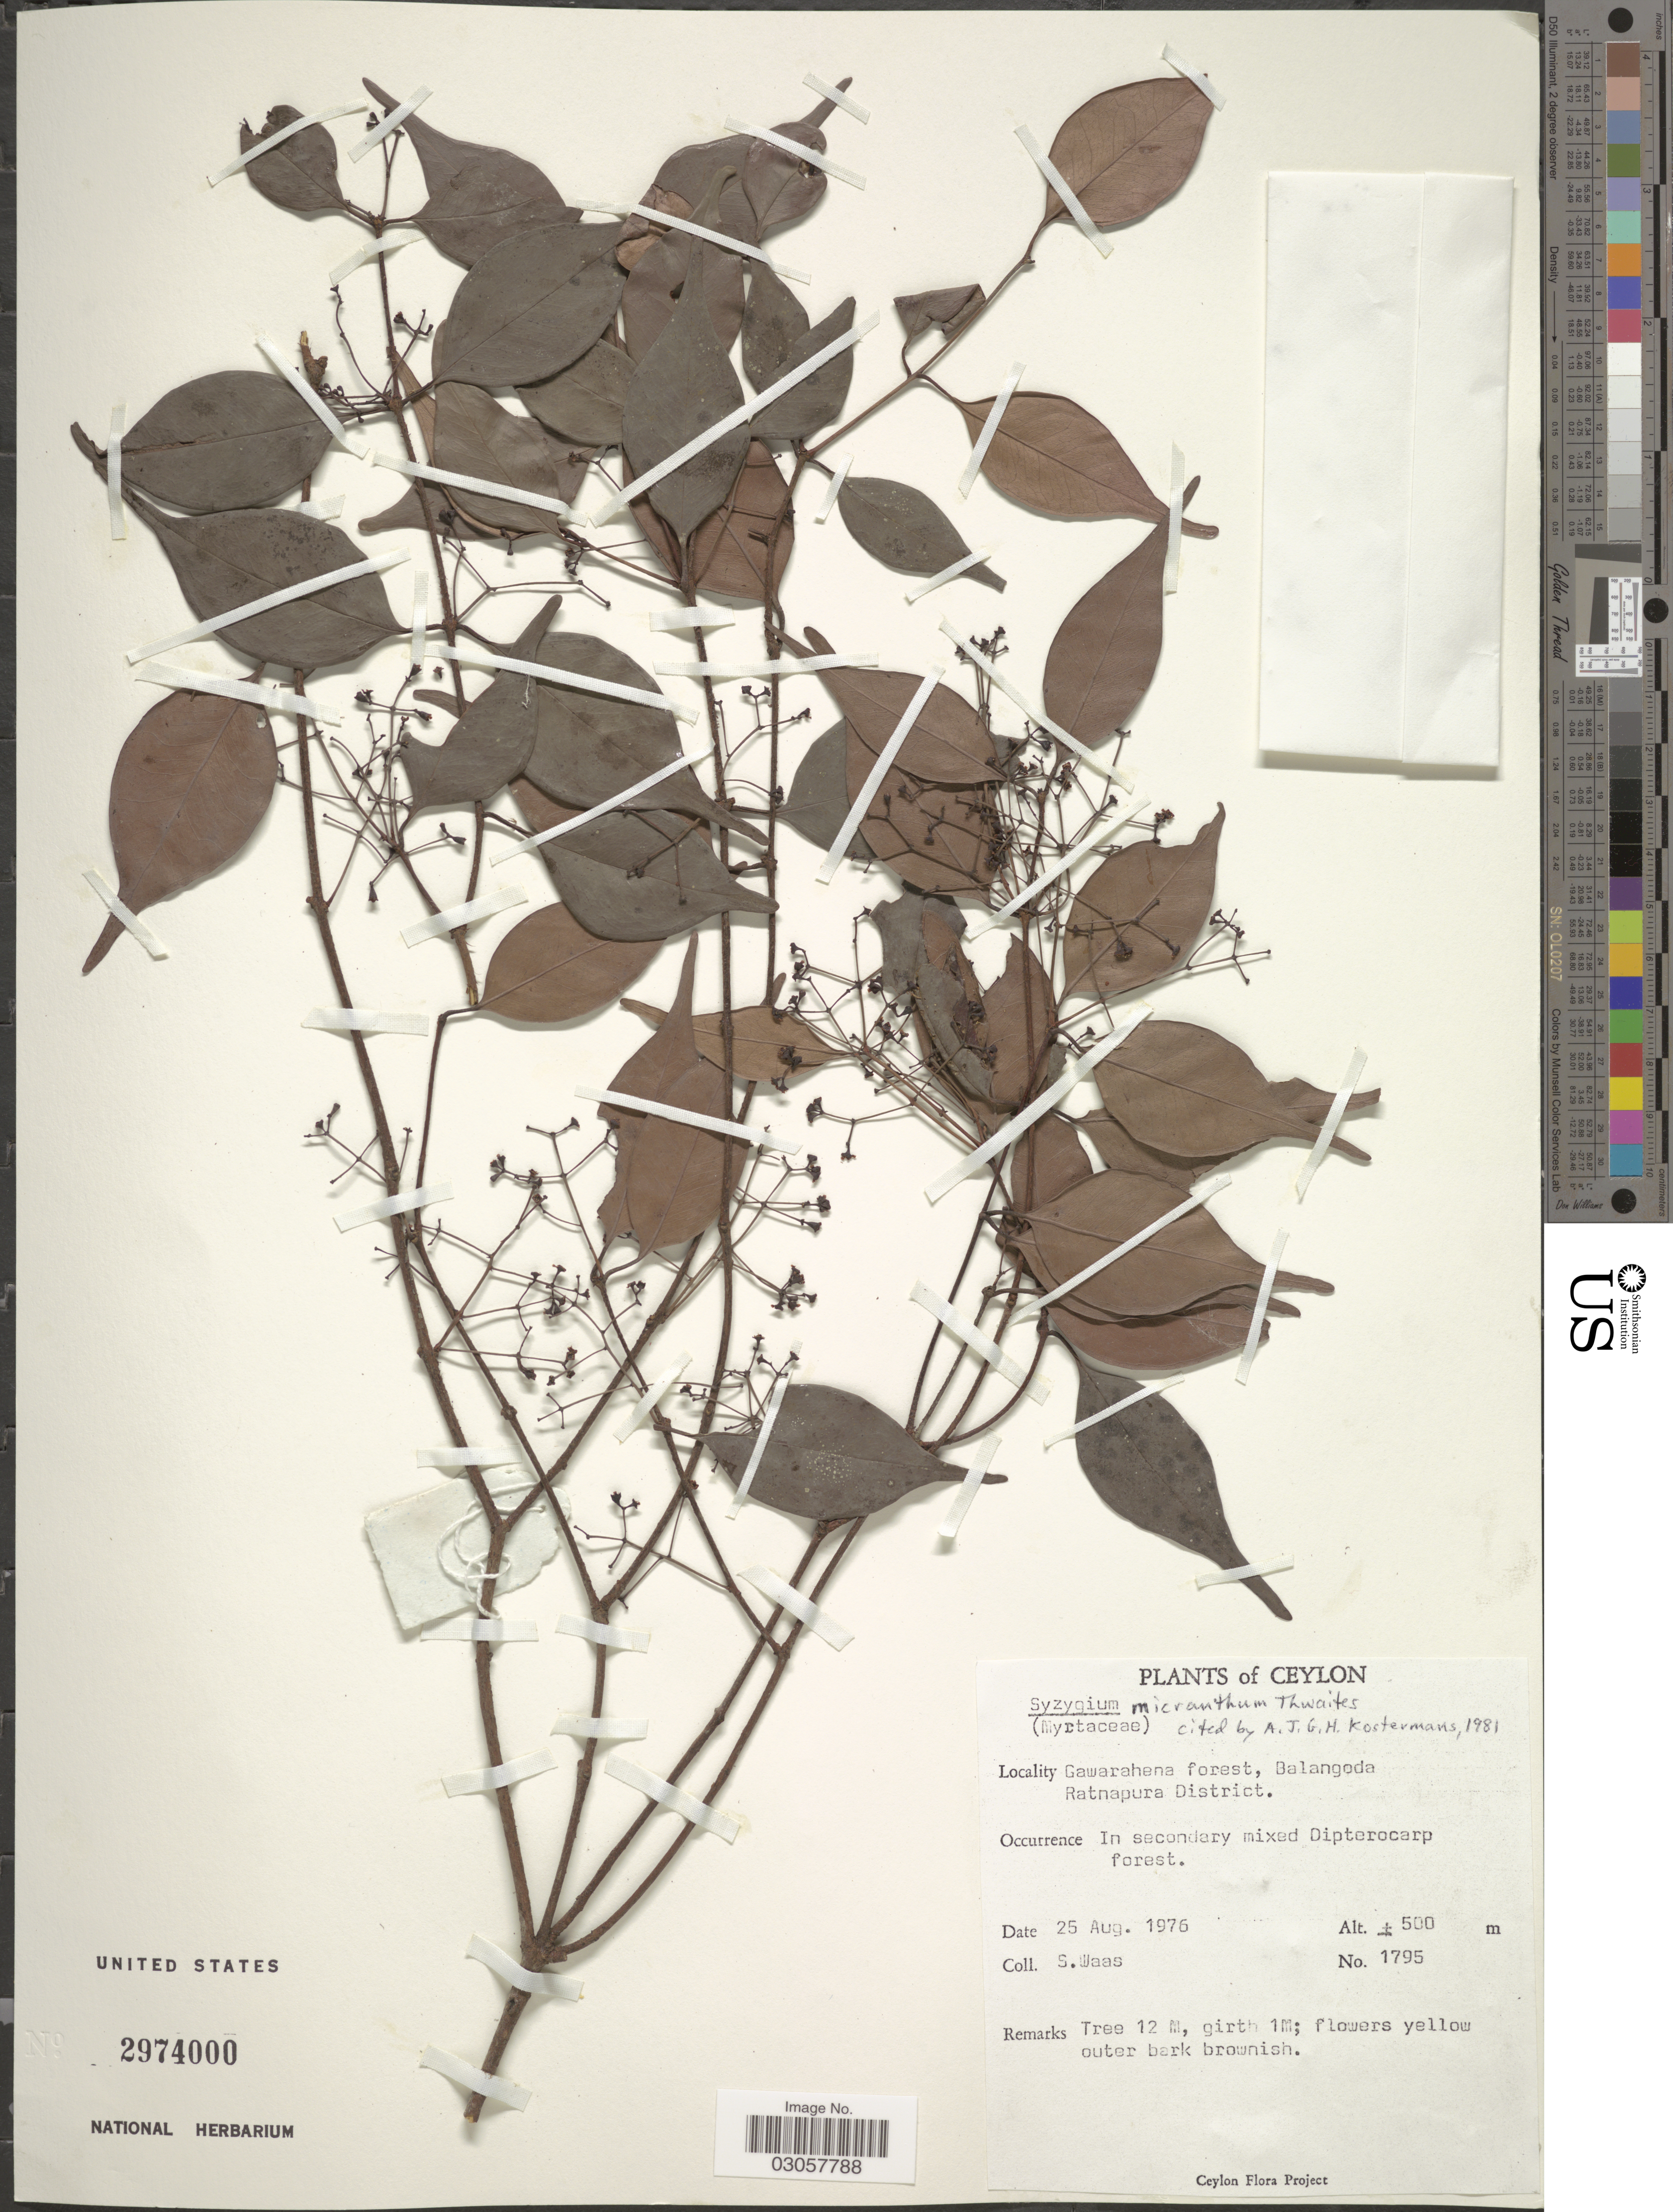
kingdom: Plantae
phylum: Tracheophyta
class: Magnoliopsida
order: Myrtales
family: Myrtaceae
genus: Syzygium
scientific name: Syzygium micranthum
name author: Thwaites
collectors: S. Waas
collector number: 1795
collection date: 1976-08-25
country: Sri Lanka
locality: Ceylon. Gawarahena forest, Balangoda Ratnapura District.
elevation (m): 500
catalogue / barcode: US 2974000